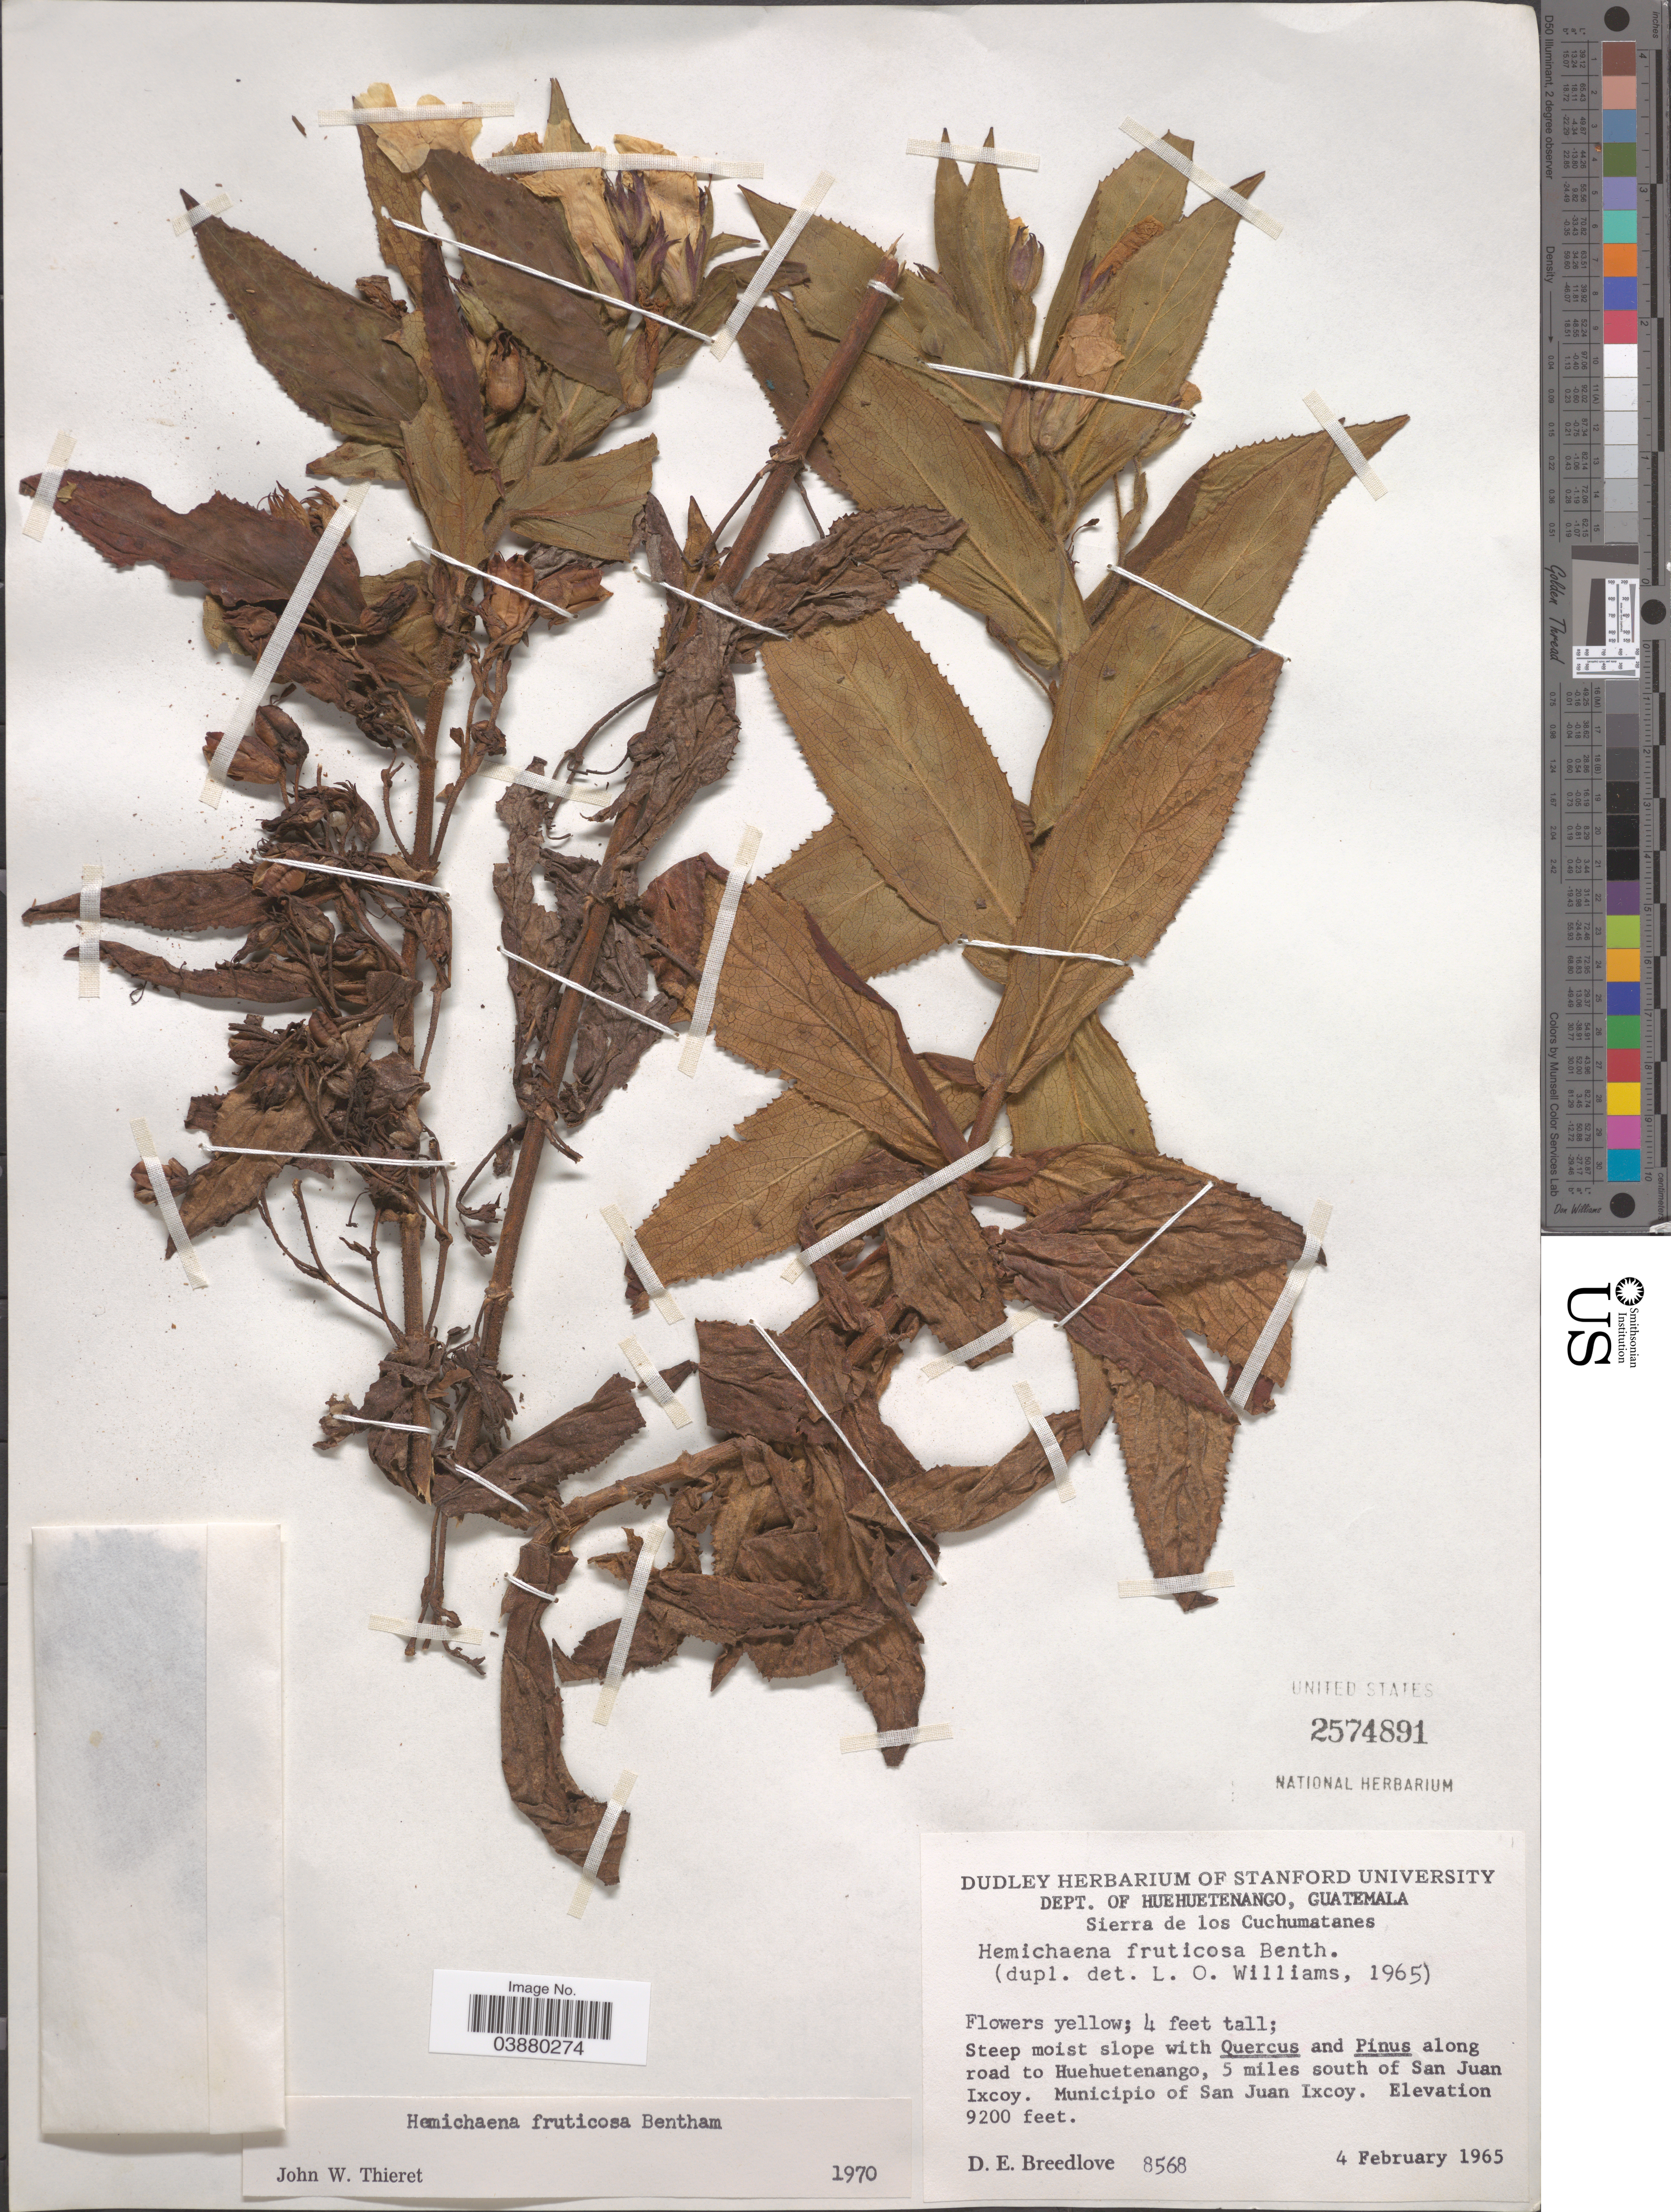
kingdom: Plantae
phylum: Tracheophyta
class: Magnoliopsida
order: Lamiales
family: Phrymaceae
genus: Hemichaena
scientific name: Hemichaena fruticosa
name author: Benth.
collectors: D. E. Breedlove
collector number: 8568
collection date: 1965-02-04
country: Guatemala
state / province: Huehuetenango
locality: Dept. of Huehuetenenago. Sierra de los Cuchumatanes. Along road to Huehuetenango, 5 miles south of San Juan Ixcoy. Municipio of San Juan Ixcoy.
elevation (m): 2804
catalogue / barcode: US 2574891